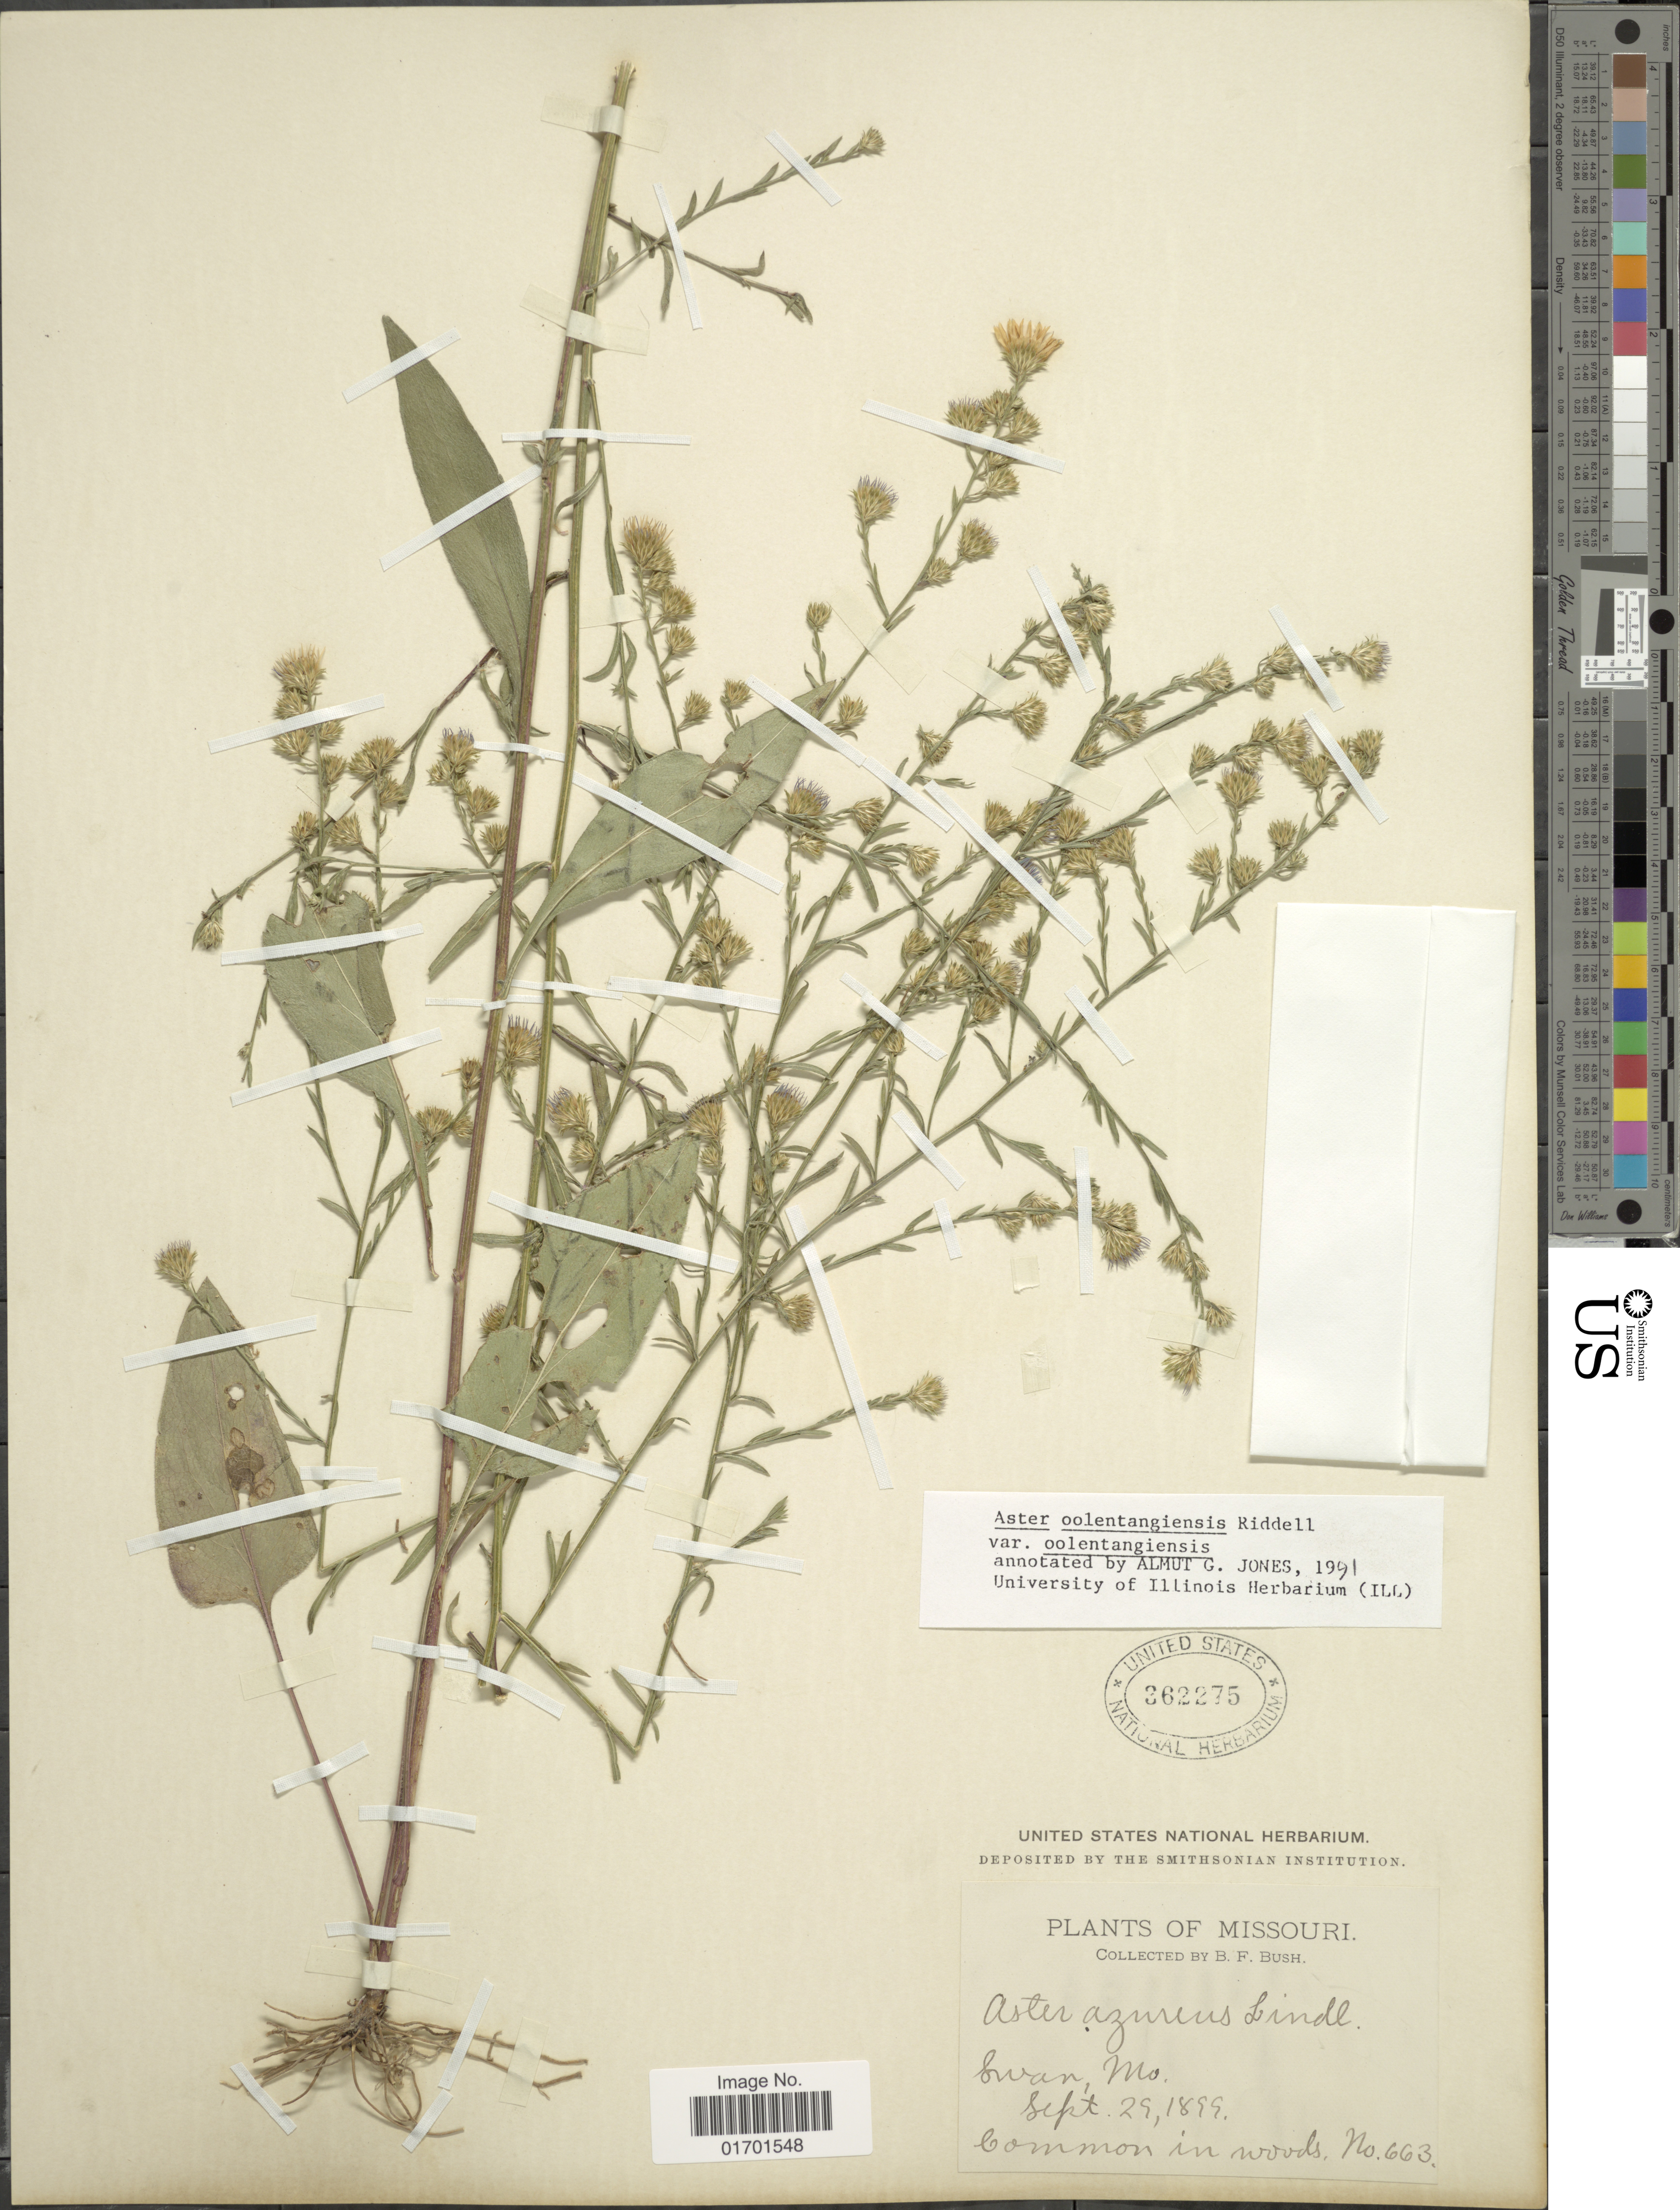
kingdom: Plantae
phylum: Tracheophyta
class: Magnoliopsida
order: Asterales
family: Asteraceae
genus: Symphyotrichum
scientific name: Symphyotrichum oolentangiense var. oolentangiense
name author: G.L. Nesom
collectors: B. F. Bush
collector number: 663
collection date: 1899-09-29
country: United States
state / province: Missouri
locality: Swan.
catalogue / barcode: US 362275